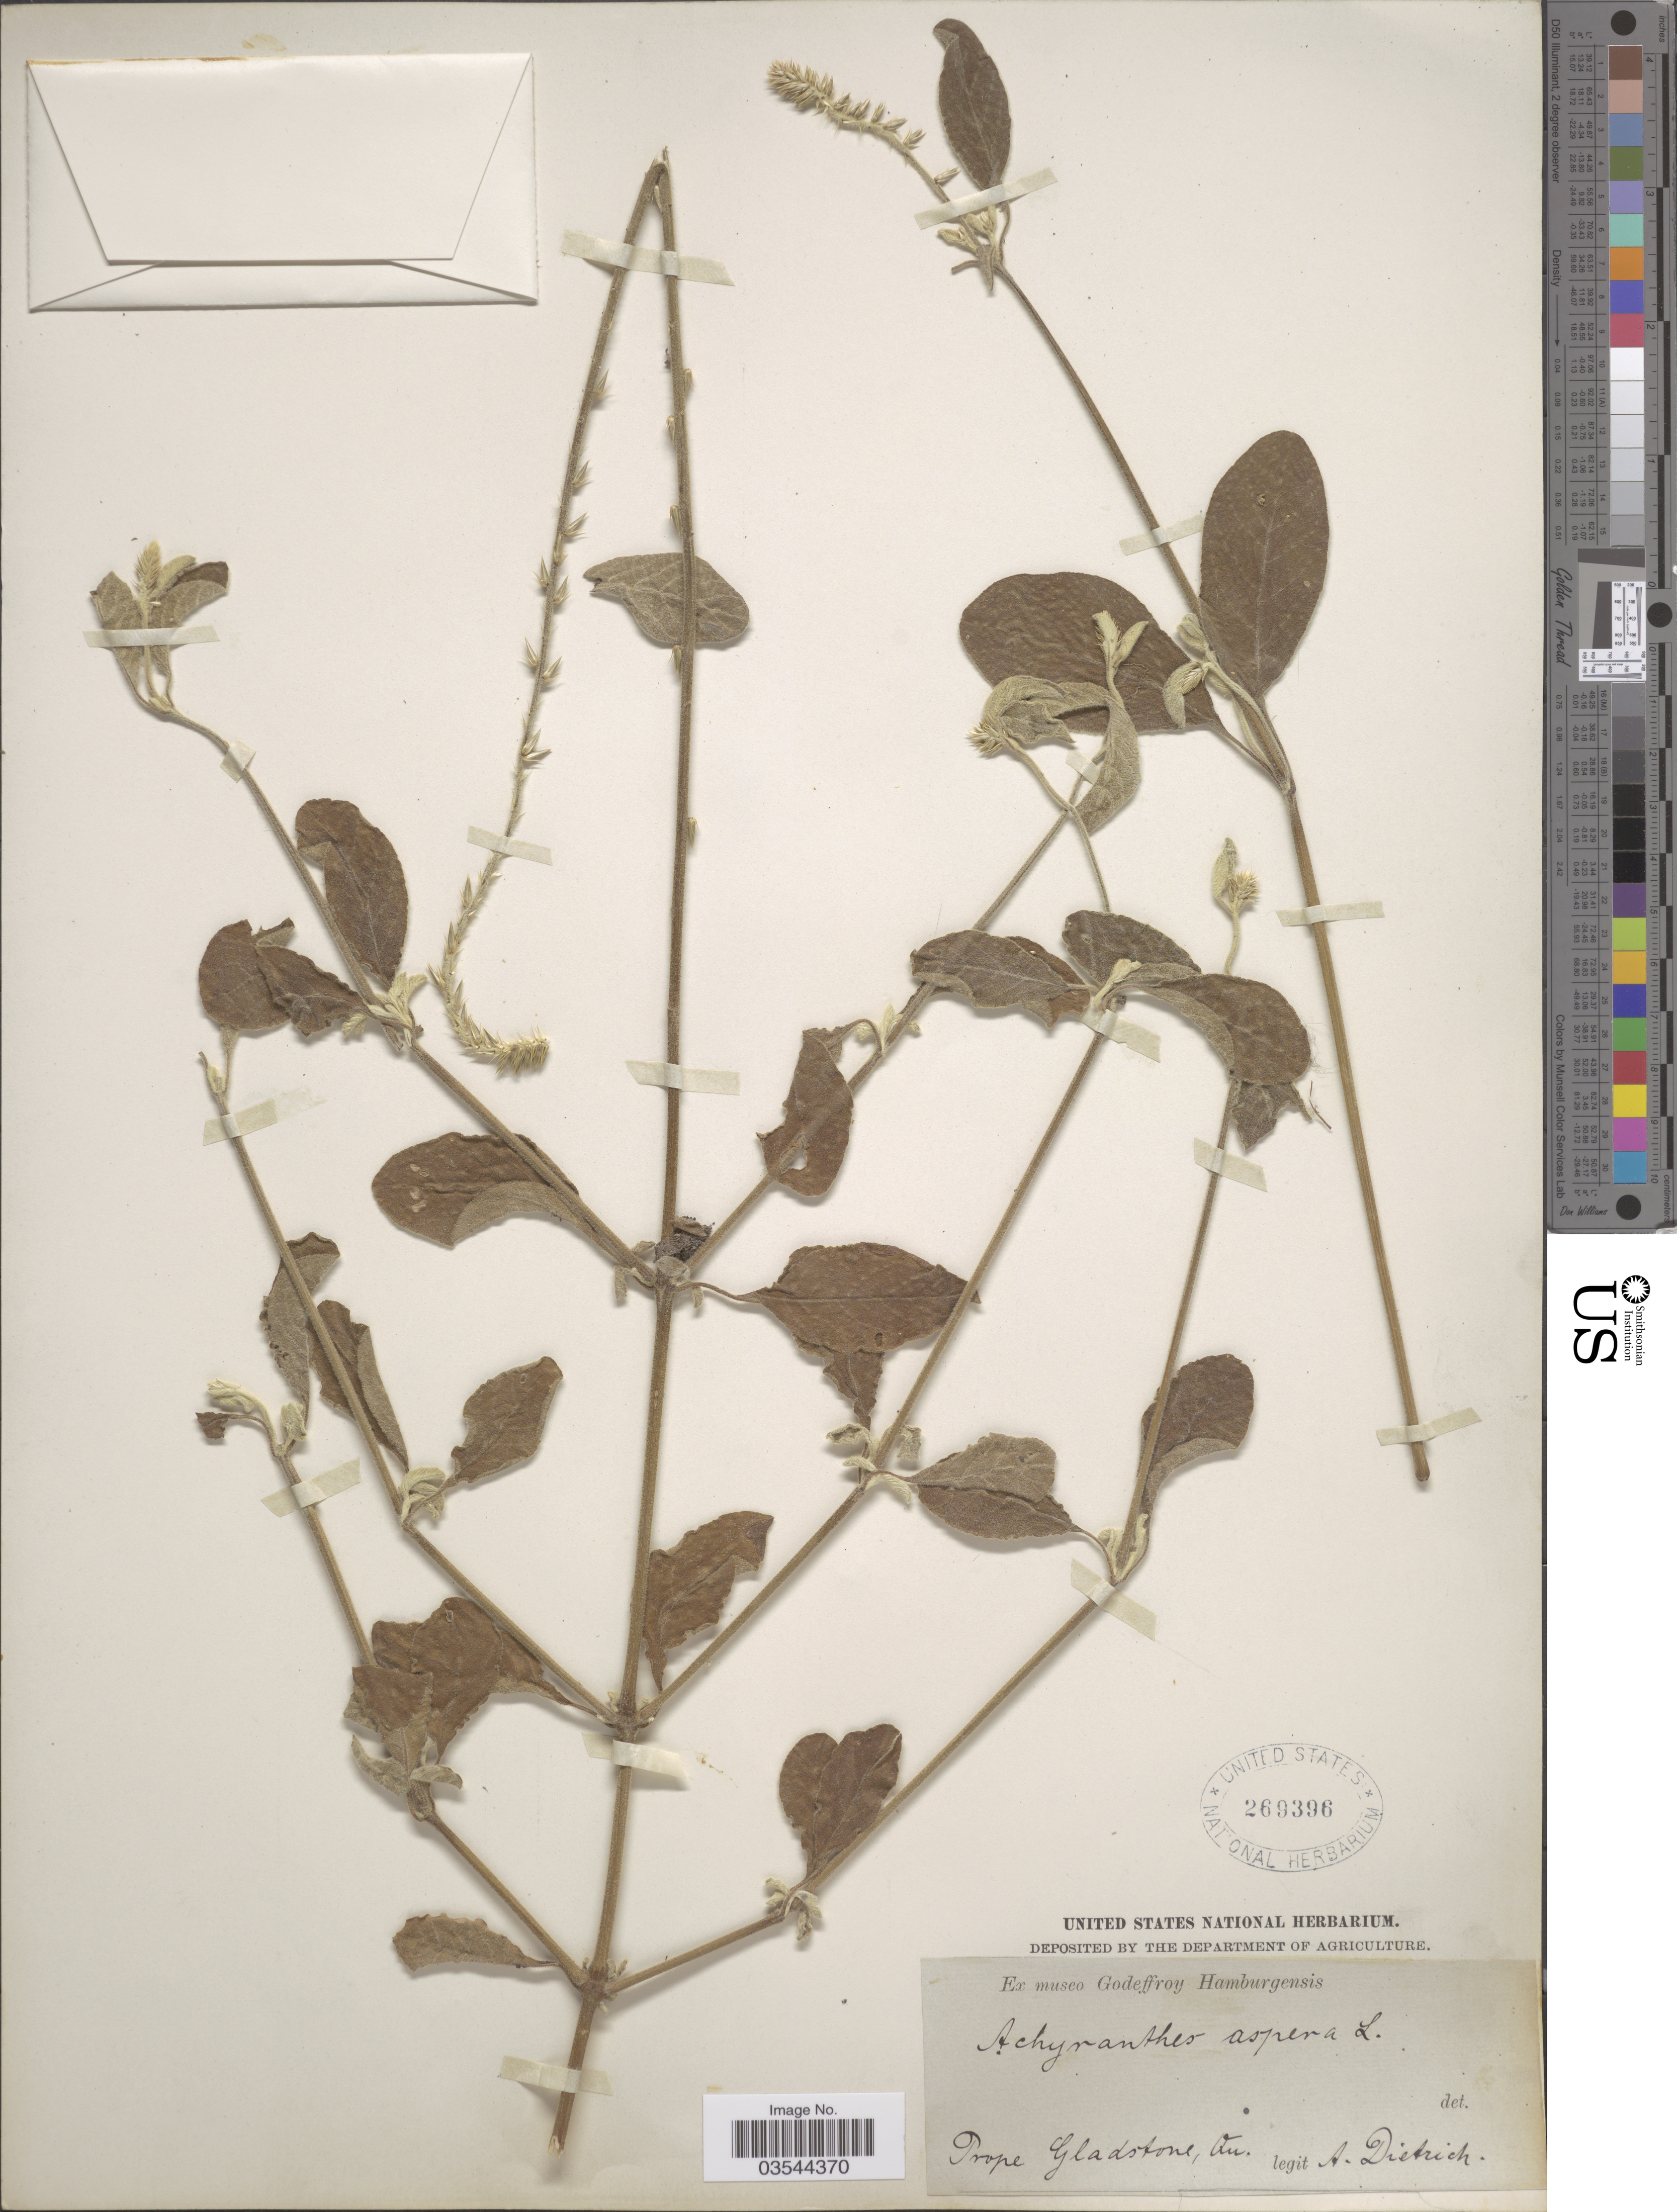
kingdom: Plantae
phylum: Tracheophyta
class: Magnoliopsida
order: Caryophyllales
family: Amaranthaceae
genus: Achyranthes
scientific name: Achyranthes aspera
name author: L.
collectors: A. Dietrich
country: Australia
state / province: Queensland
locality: Prope Gladstone.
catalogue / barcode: US 269396